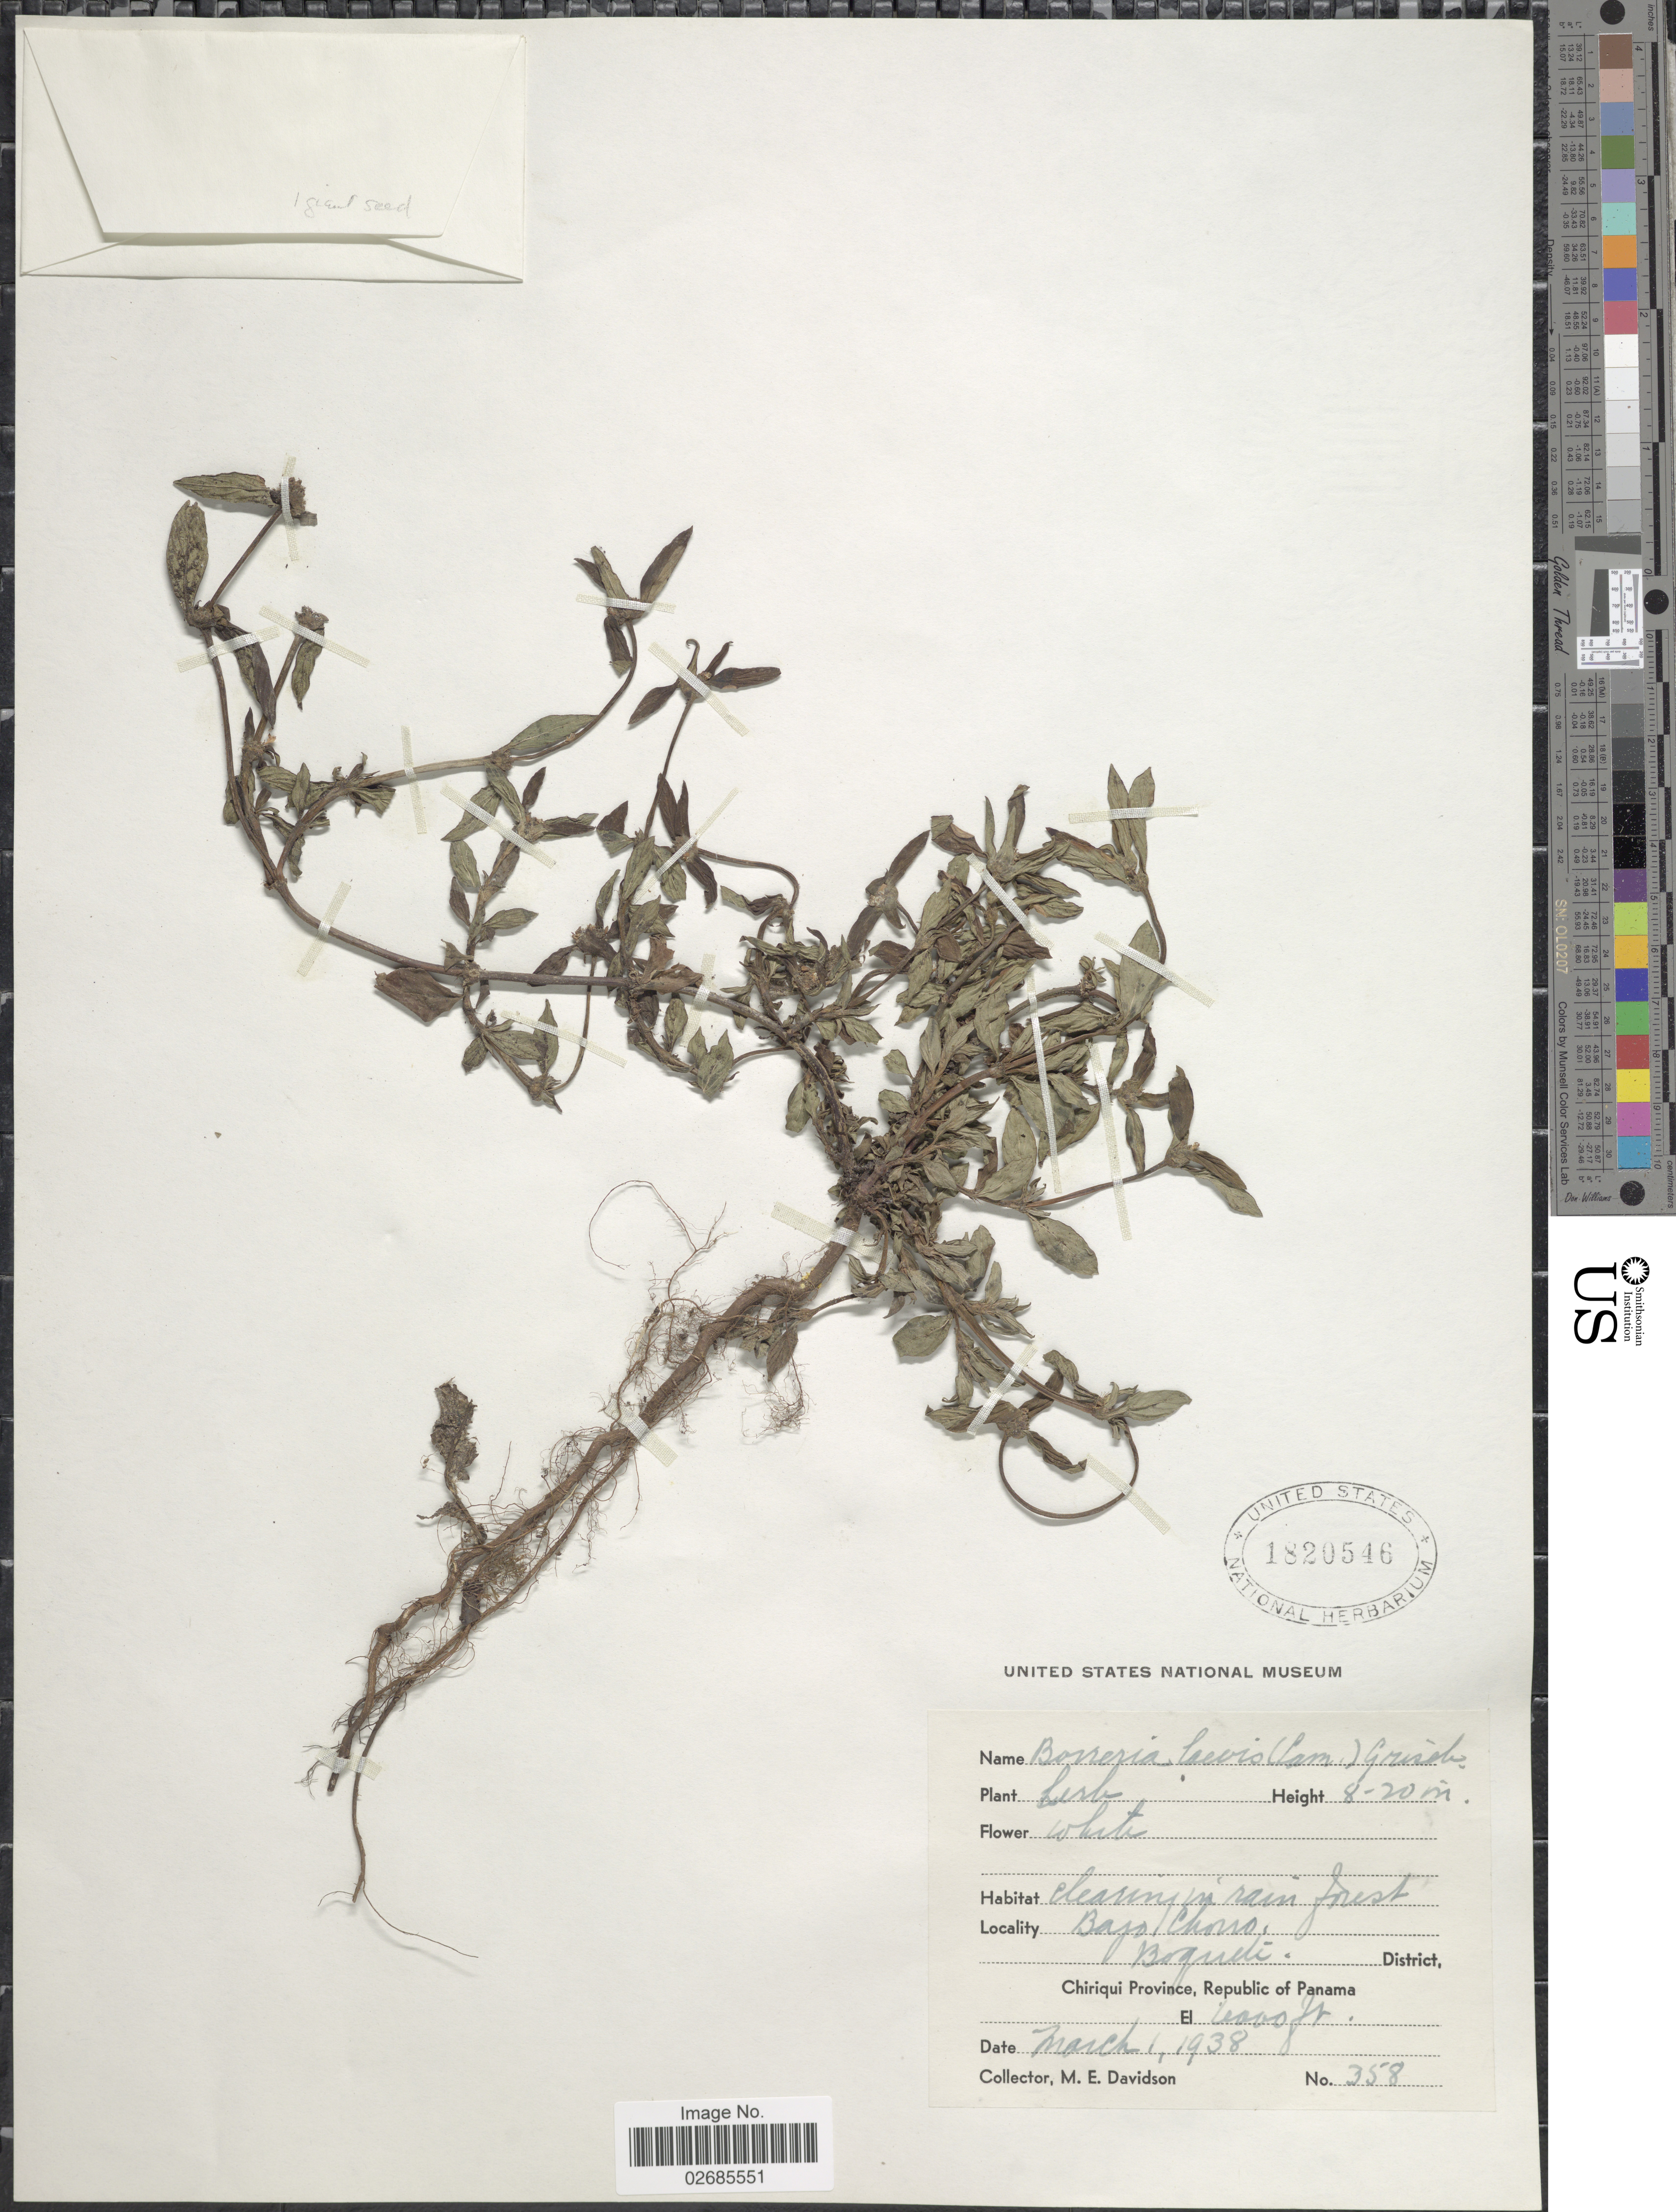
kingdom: Plantae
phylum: Tracheophyta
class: Magnoliopsida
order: Gentianales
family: Rubiaceae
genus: Borreria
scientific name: Borreria laevis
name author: (Lam.) Griseb.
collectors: M. E. Davidson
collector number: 358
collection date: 1938-03-01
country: Panama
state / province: Chiriqui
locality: Clearing rain forest, Bajo Chorro, Boquete District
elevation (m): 1829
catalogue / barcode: US 1820546